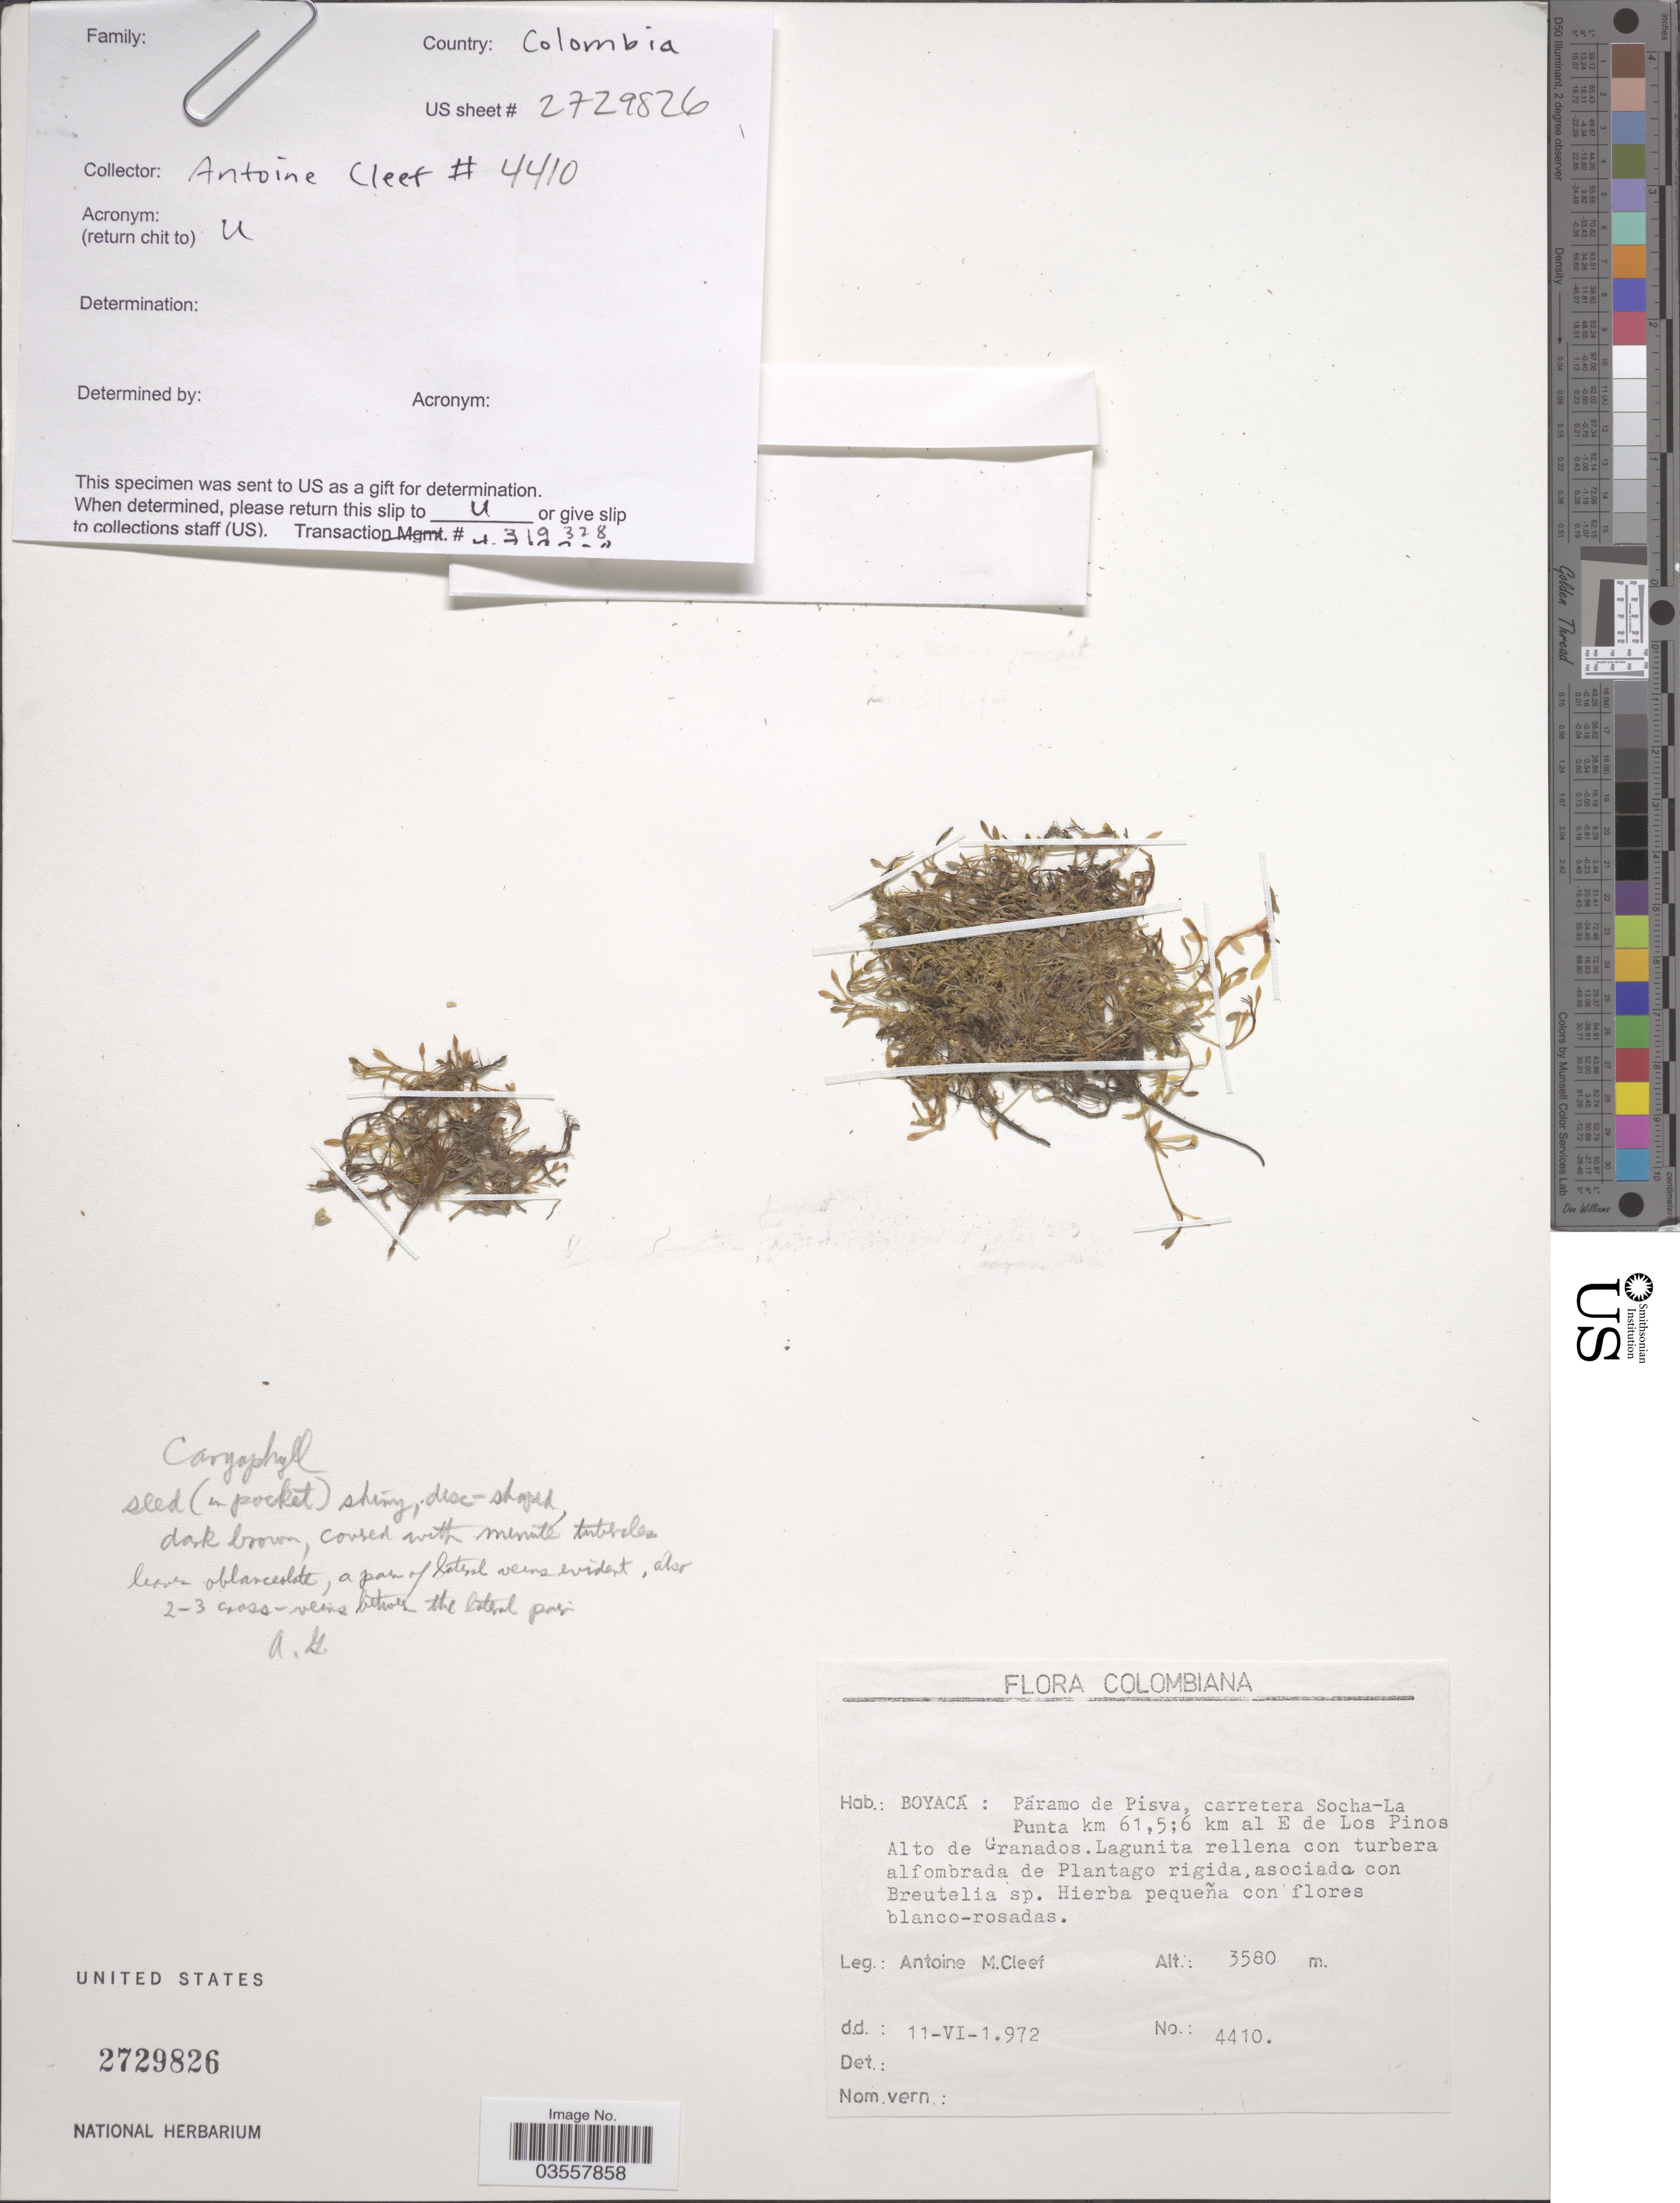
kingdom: Plantae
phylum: Tracheophyta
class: Magnoliopsida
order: Caryophyllales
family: Caryophyllaceae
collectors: A. M. Cleef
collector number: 4410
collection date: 1972-06-11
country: Colombia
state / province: Boyacá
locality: Páramo de Pisva, carretera Socha-La Punta km 61,5; 6 km al E de Los Pinos. Alto de Granados.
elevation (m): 3580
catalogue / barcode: US 2729826